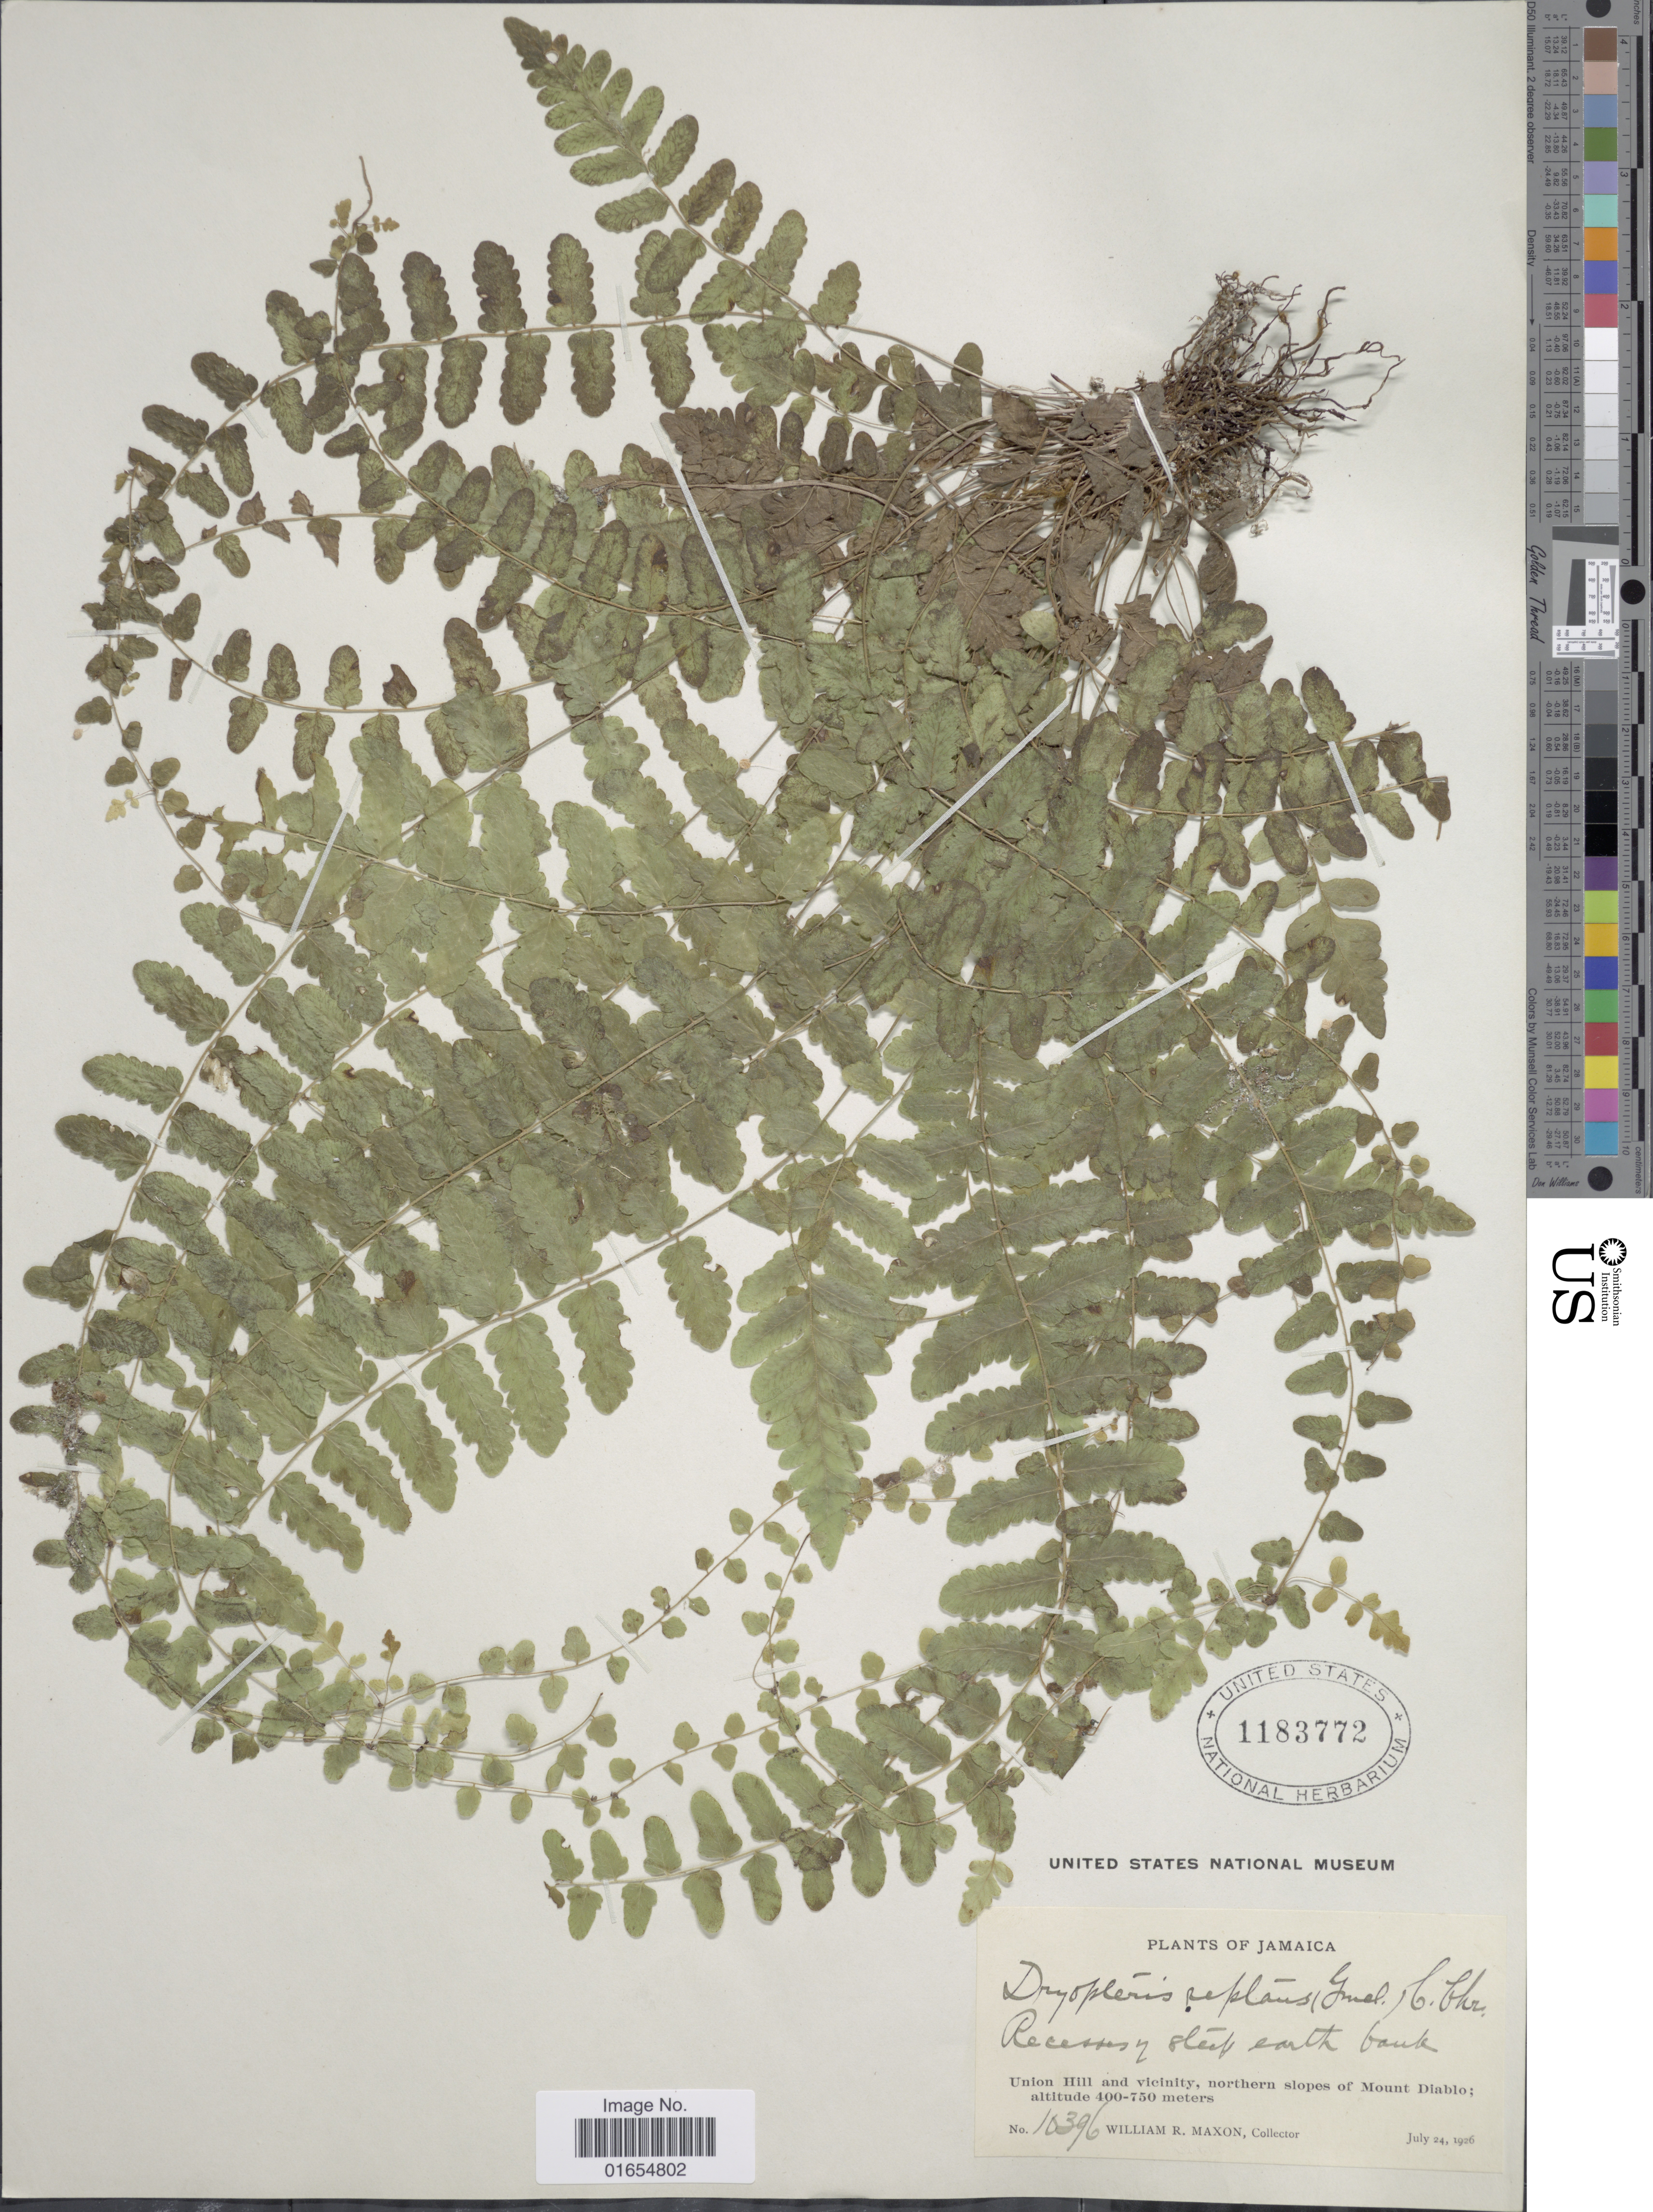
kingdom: Plantae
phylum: Tracheophyta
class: Polypodiopsida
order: Polypodiales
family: Thelypteridaceae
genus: Goniopteris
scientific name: Goniopteris reptans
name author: (J.F. Gmel.) C. Presl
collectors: W. R. Maxon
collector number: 10396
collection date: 1926-07-24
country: Jamaica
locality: Union Hill and vicinity, northern slopes of Mount Diablo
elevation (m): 400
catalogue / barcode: US 1183772